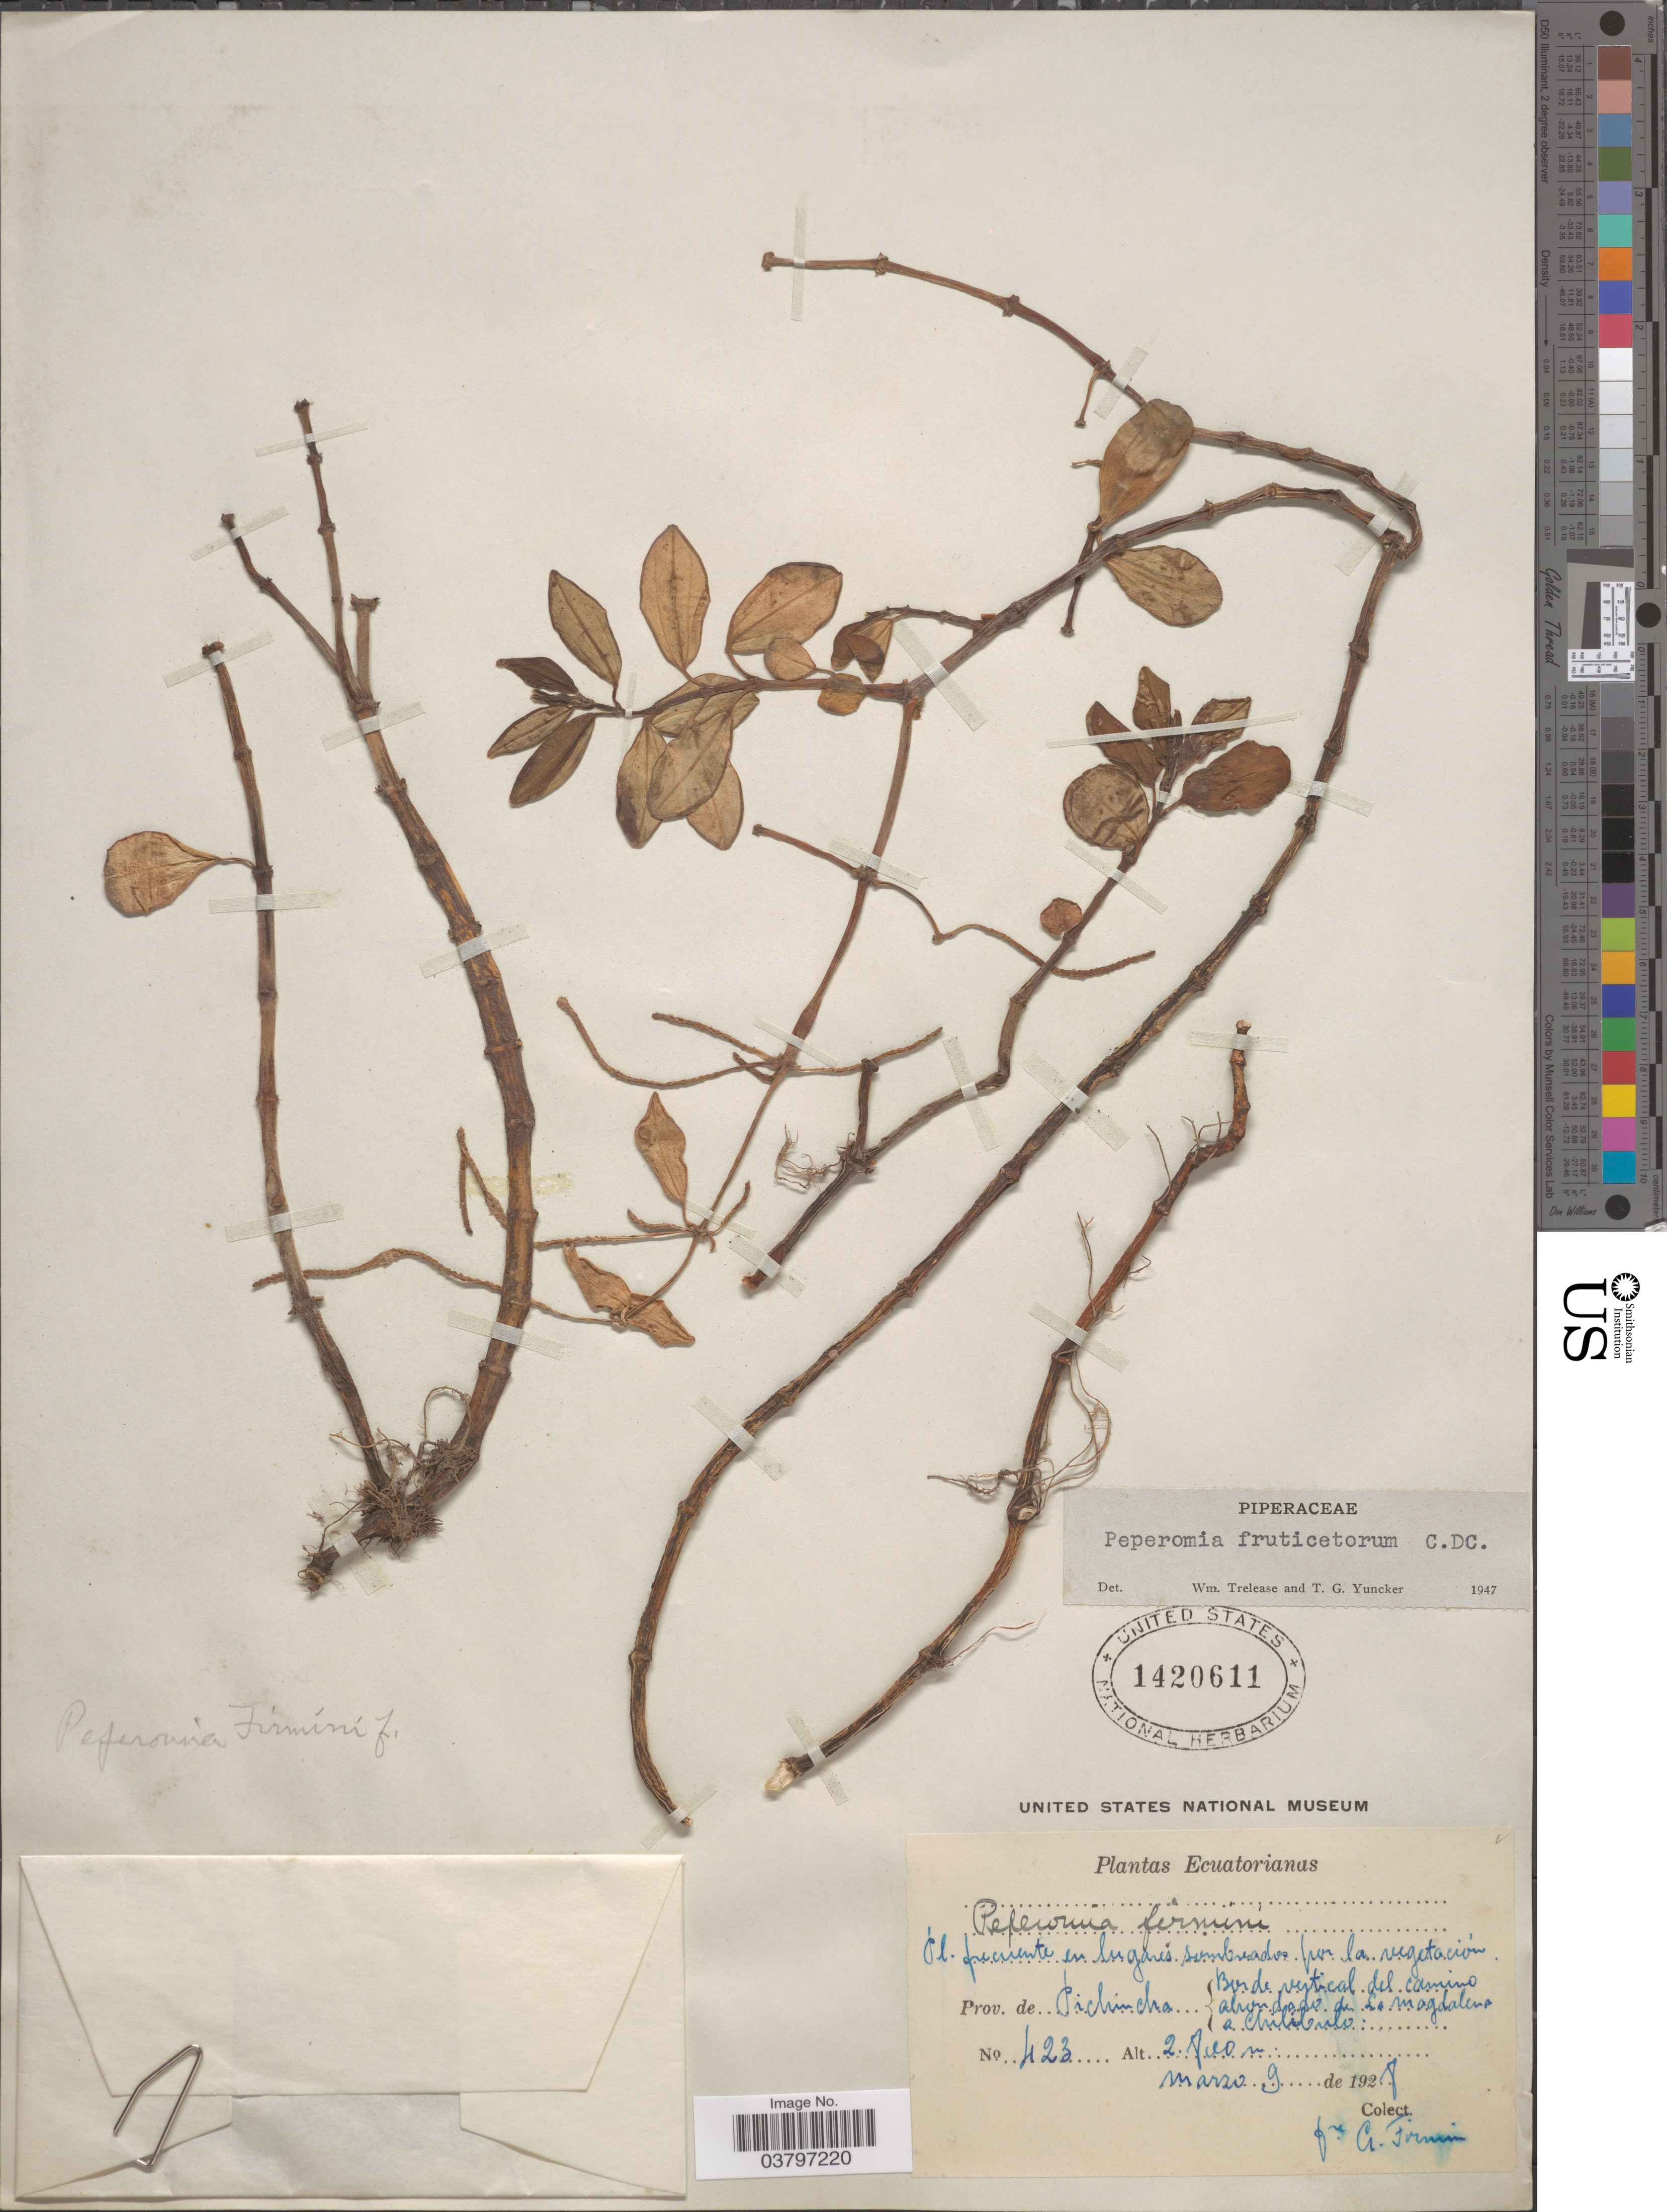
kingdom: Plantae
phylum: Tracheophyta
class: Magnoliopsida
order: Piperales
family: Piperaceae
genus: Peperomia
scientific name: Peperomia fruticetorum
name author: C. DC.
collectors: F. Firmin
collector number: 423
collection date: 1927-03-09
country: Ecuador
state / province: Pichincha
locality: Borde vertical del camino alrondadode La Magdalena a Chilibulo.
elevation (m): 2800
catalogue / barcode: US 1420611